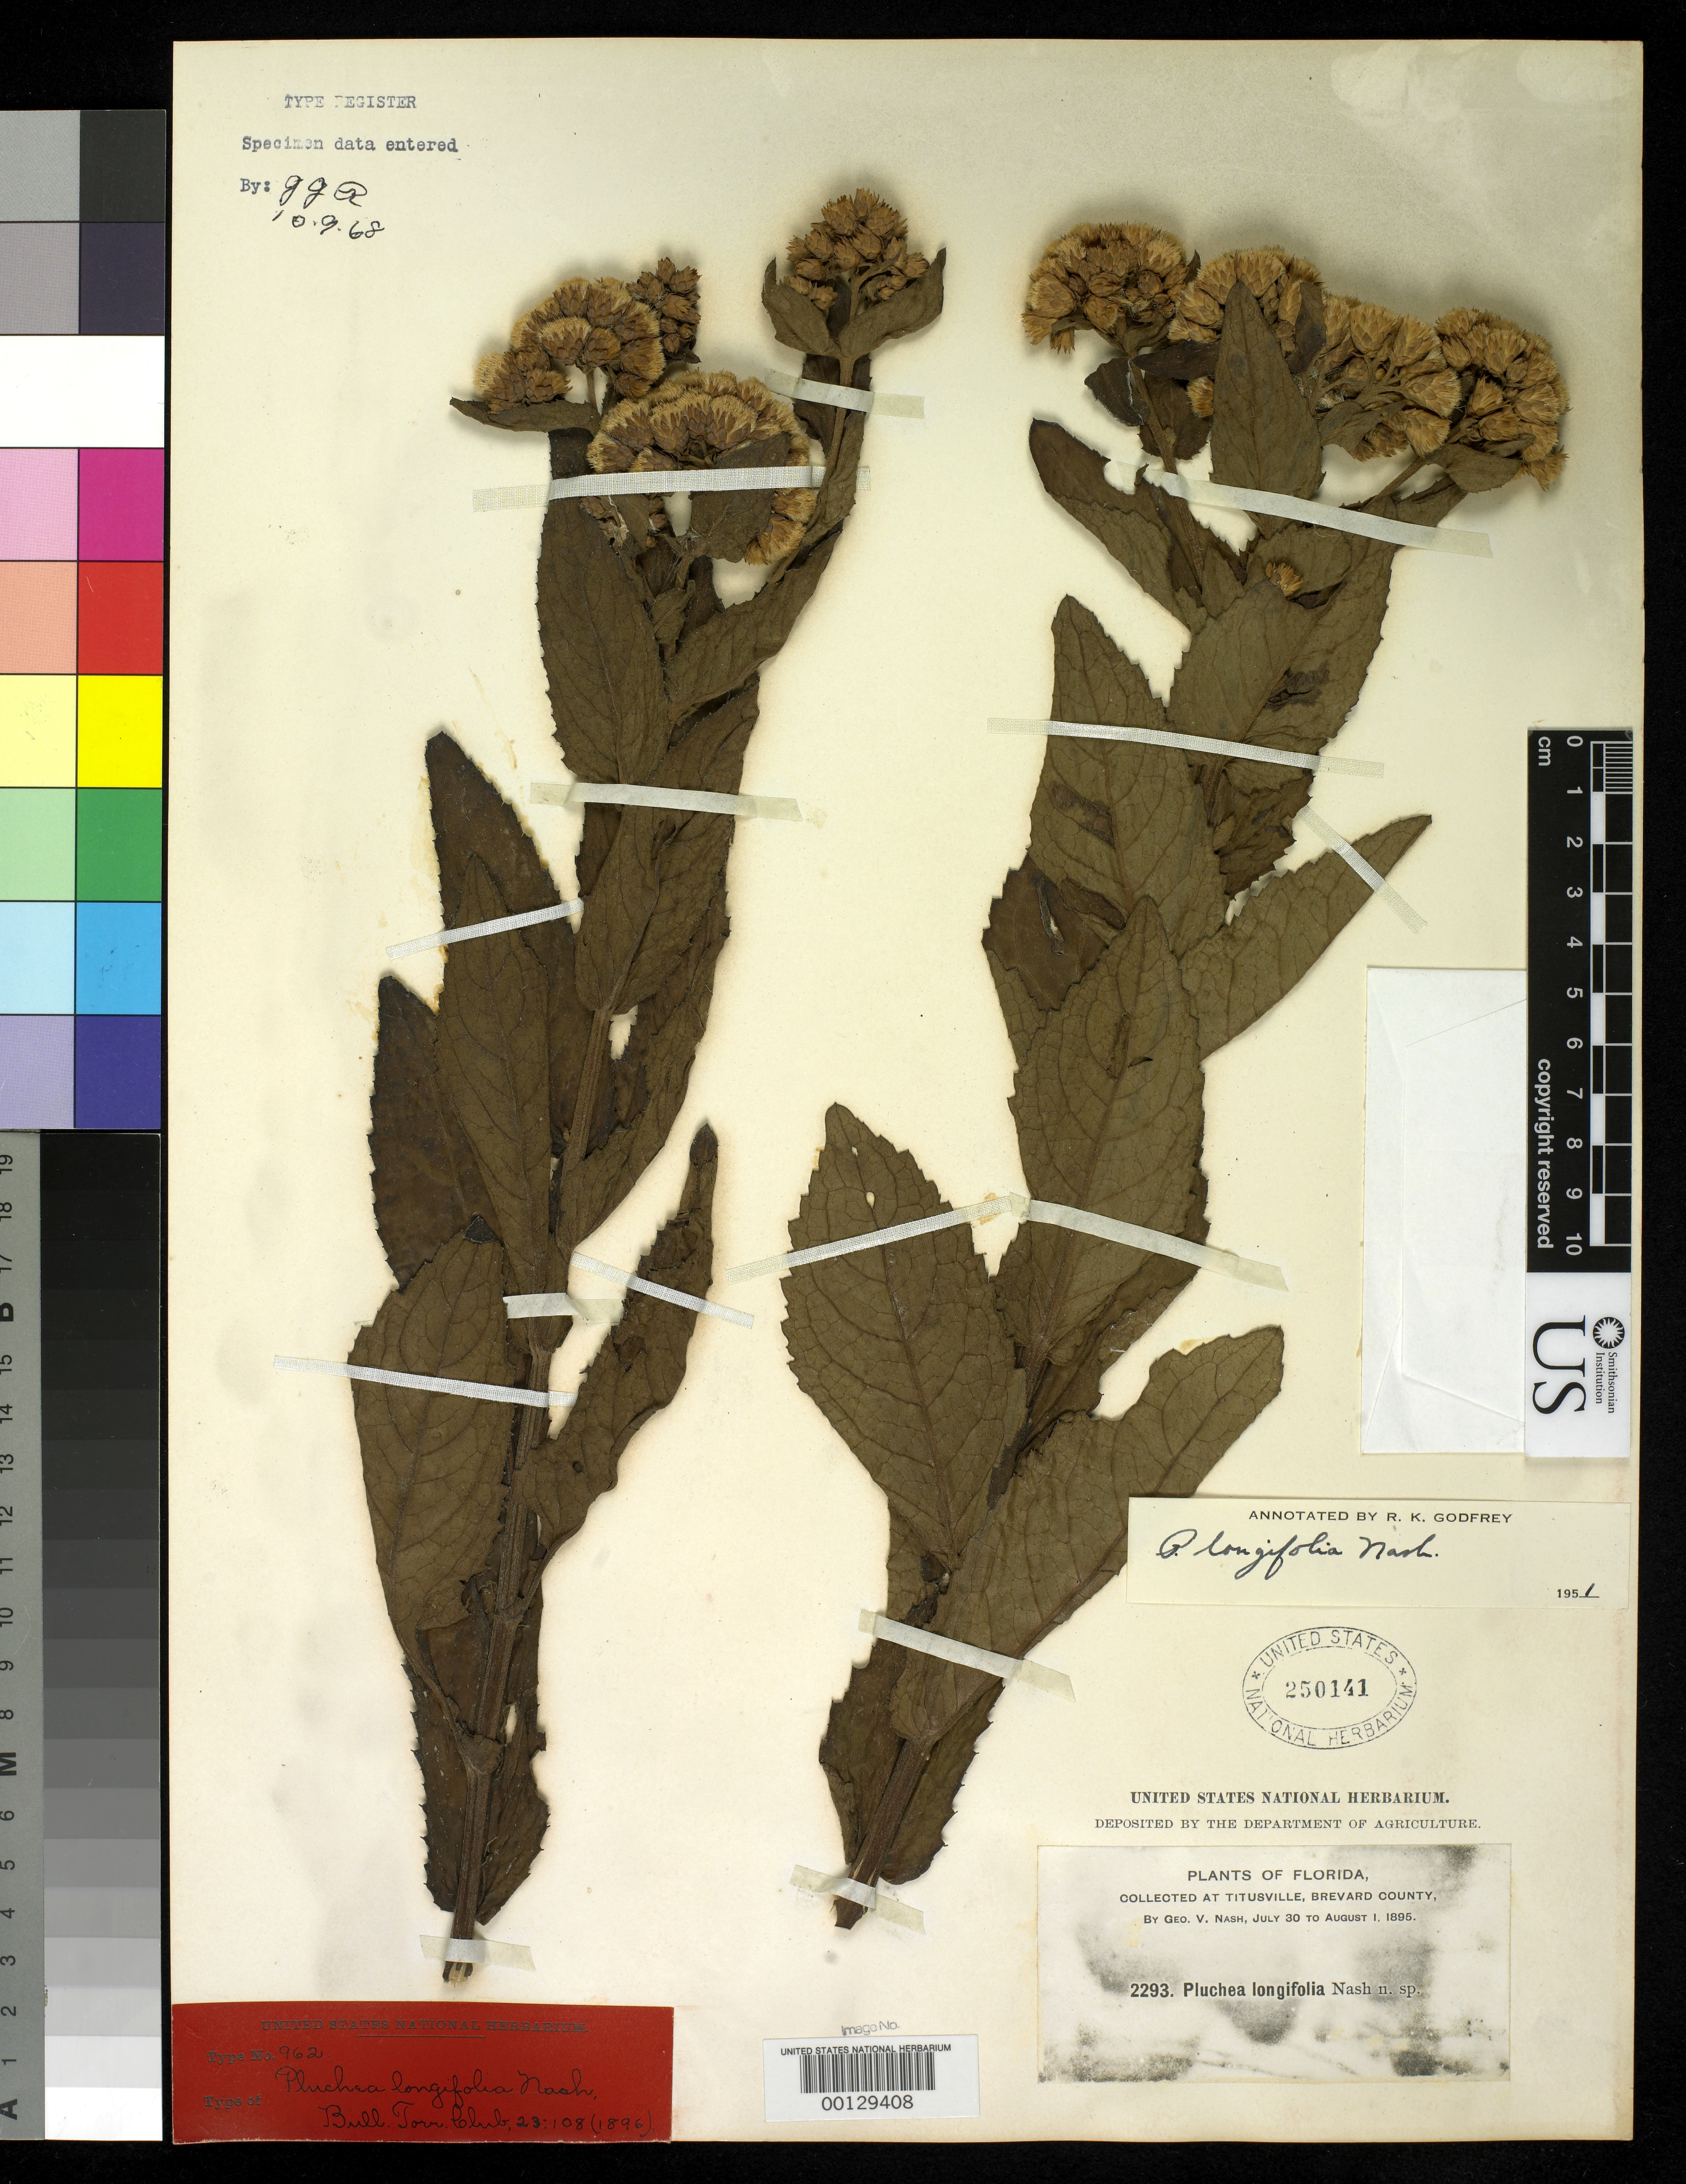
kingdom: Plantae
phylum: Tracheophyta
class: Magnoliopsida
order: Asterales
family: Asteraceae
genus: Pluchea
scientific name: Pluchea longifolia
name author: Nash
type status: Type Collection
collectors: G. V. Nash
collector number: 2293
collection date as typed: July 30 to August 1, 1895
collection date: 1895-07-30/1895-08-01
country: United States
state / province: Florida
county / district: Brevard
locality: Collected at Titusville, Brevard County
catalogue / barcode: US 250141